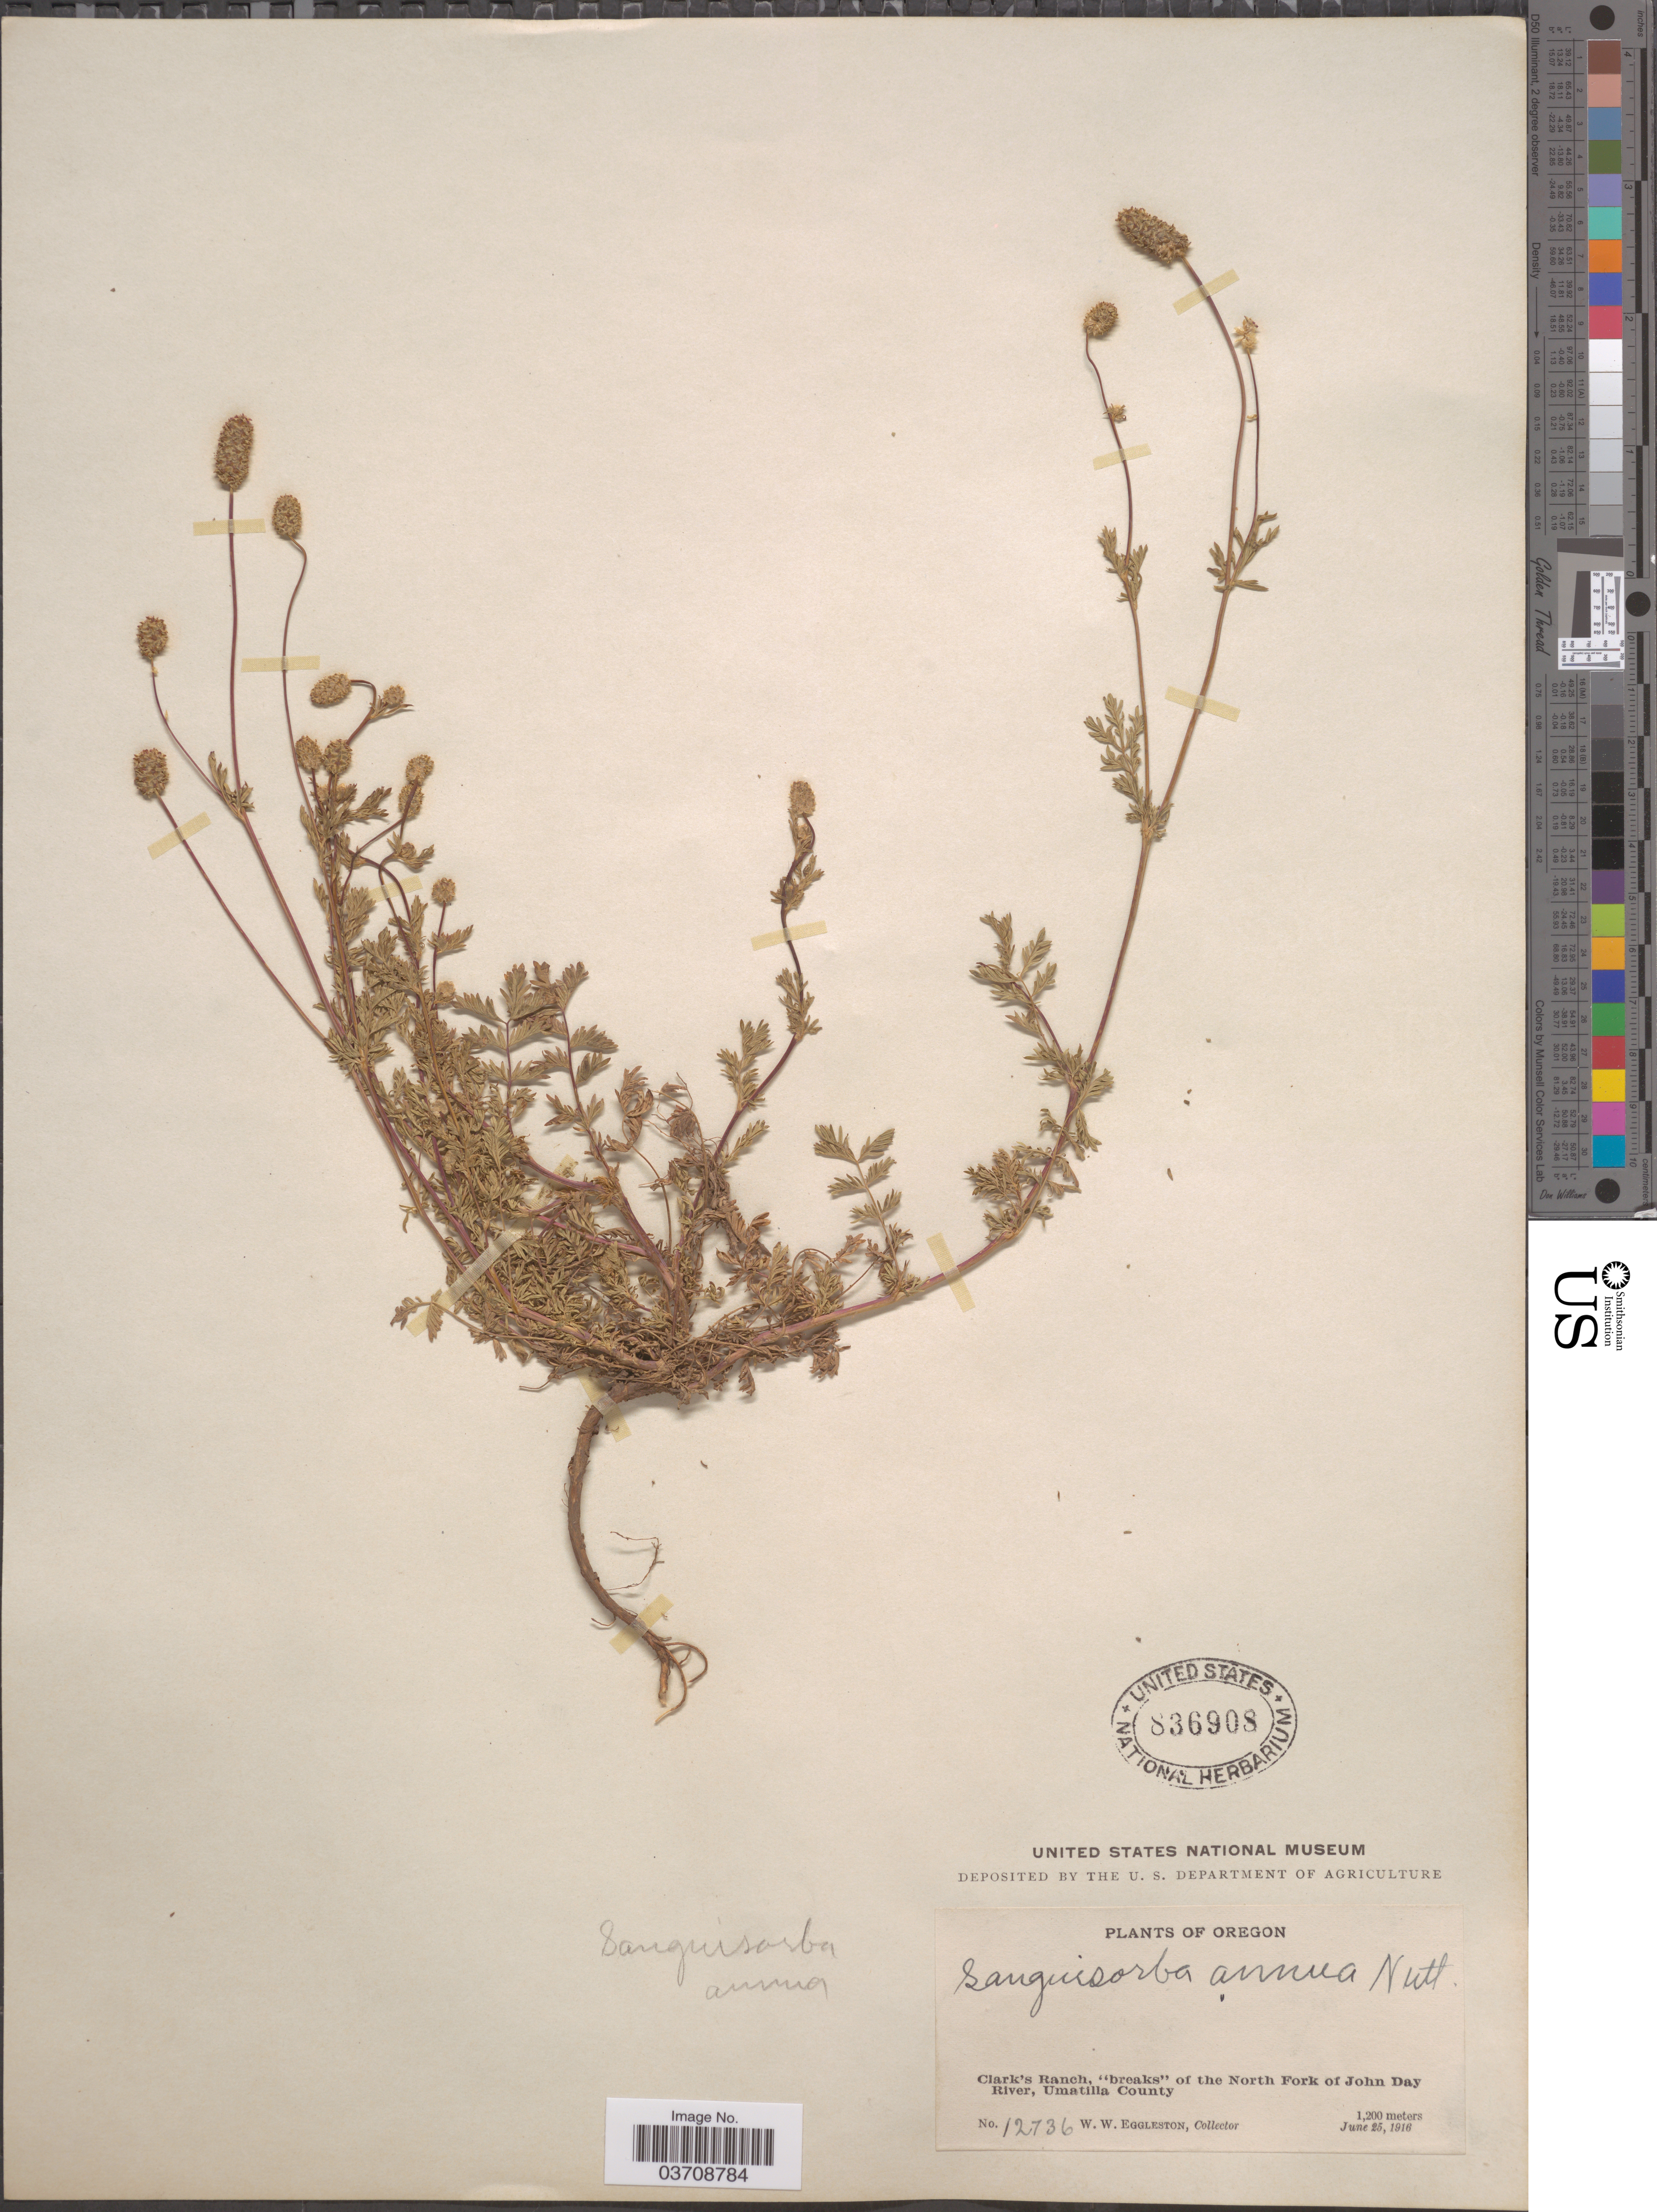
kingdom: Plantae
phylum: Tracheophyta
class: Magnoliopsida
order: Rosales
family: Rosaceae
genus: Sanguisorba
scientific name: Sanguisorba occidentalis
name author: Nutt.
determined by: Strong, Mark T., (BOT), Smithsonian Institution - National Museum of Natural History (UNITED STATES)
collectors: W. W. Eggleston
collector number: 12736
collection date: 1916-06-25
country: United States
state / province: Oregon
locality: Clark's Ranch, "breaks" of the North Fork of John Day River, Umatilla County.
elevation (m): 1200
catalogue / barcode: US 836908